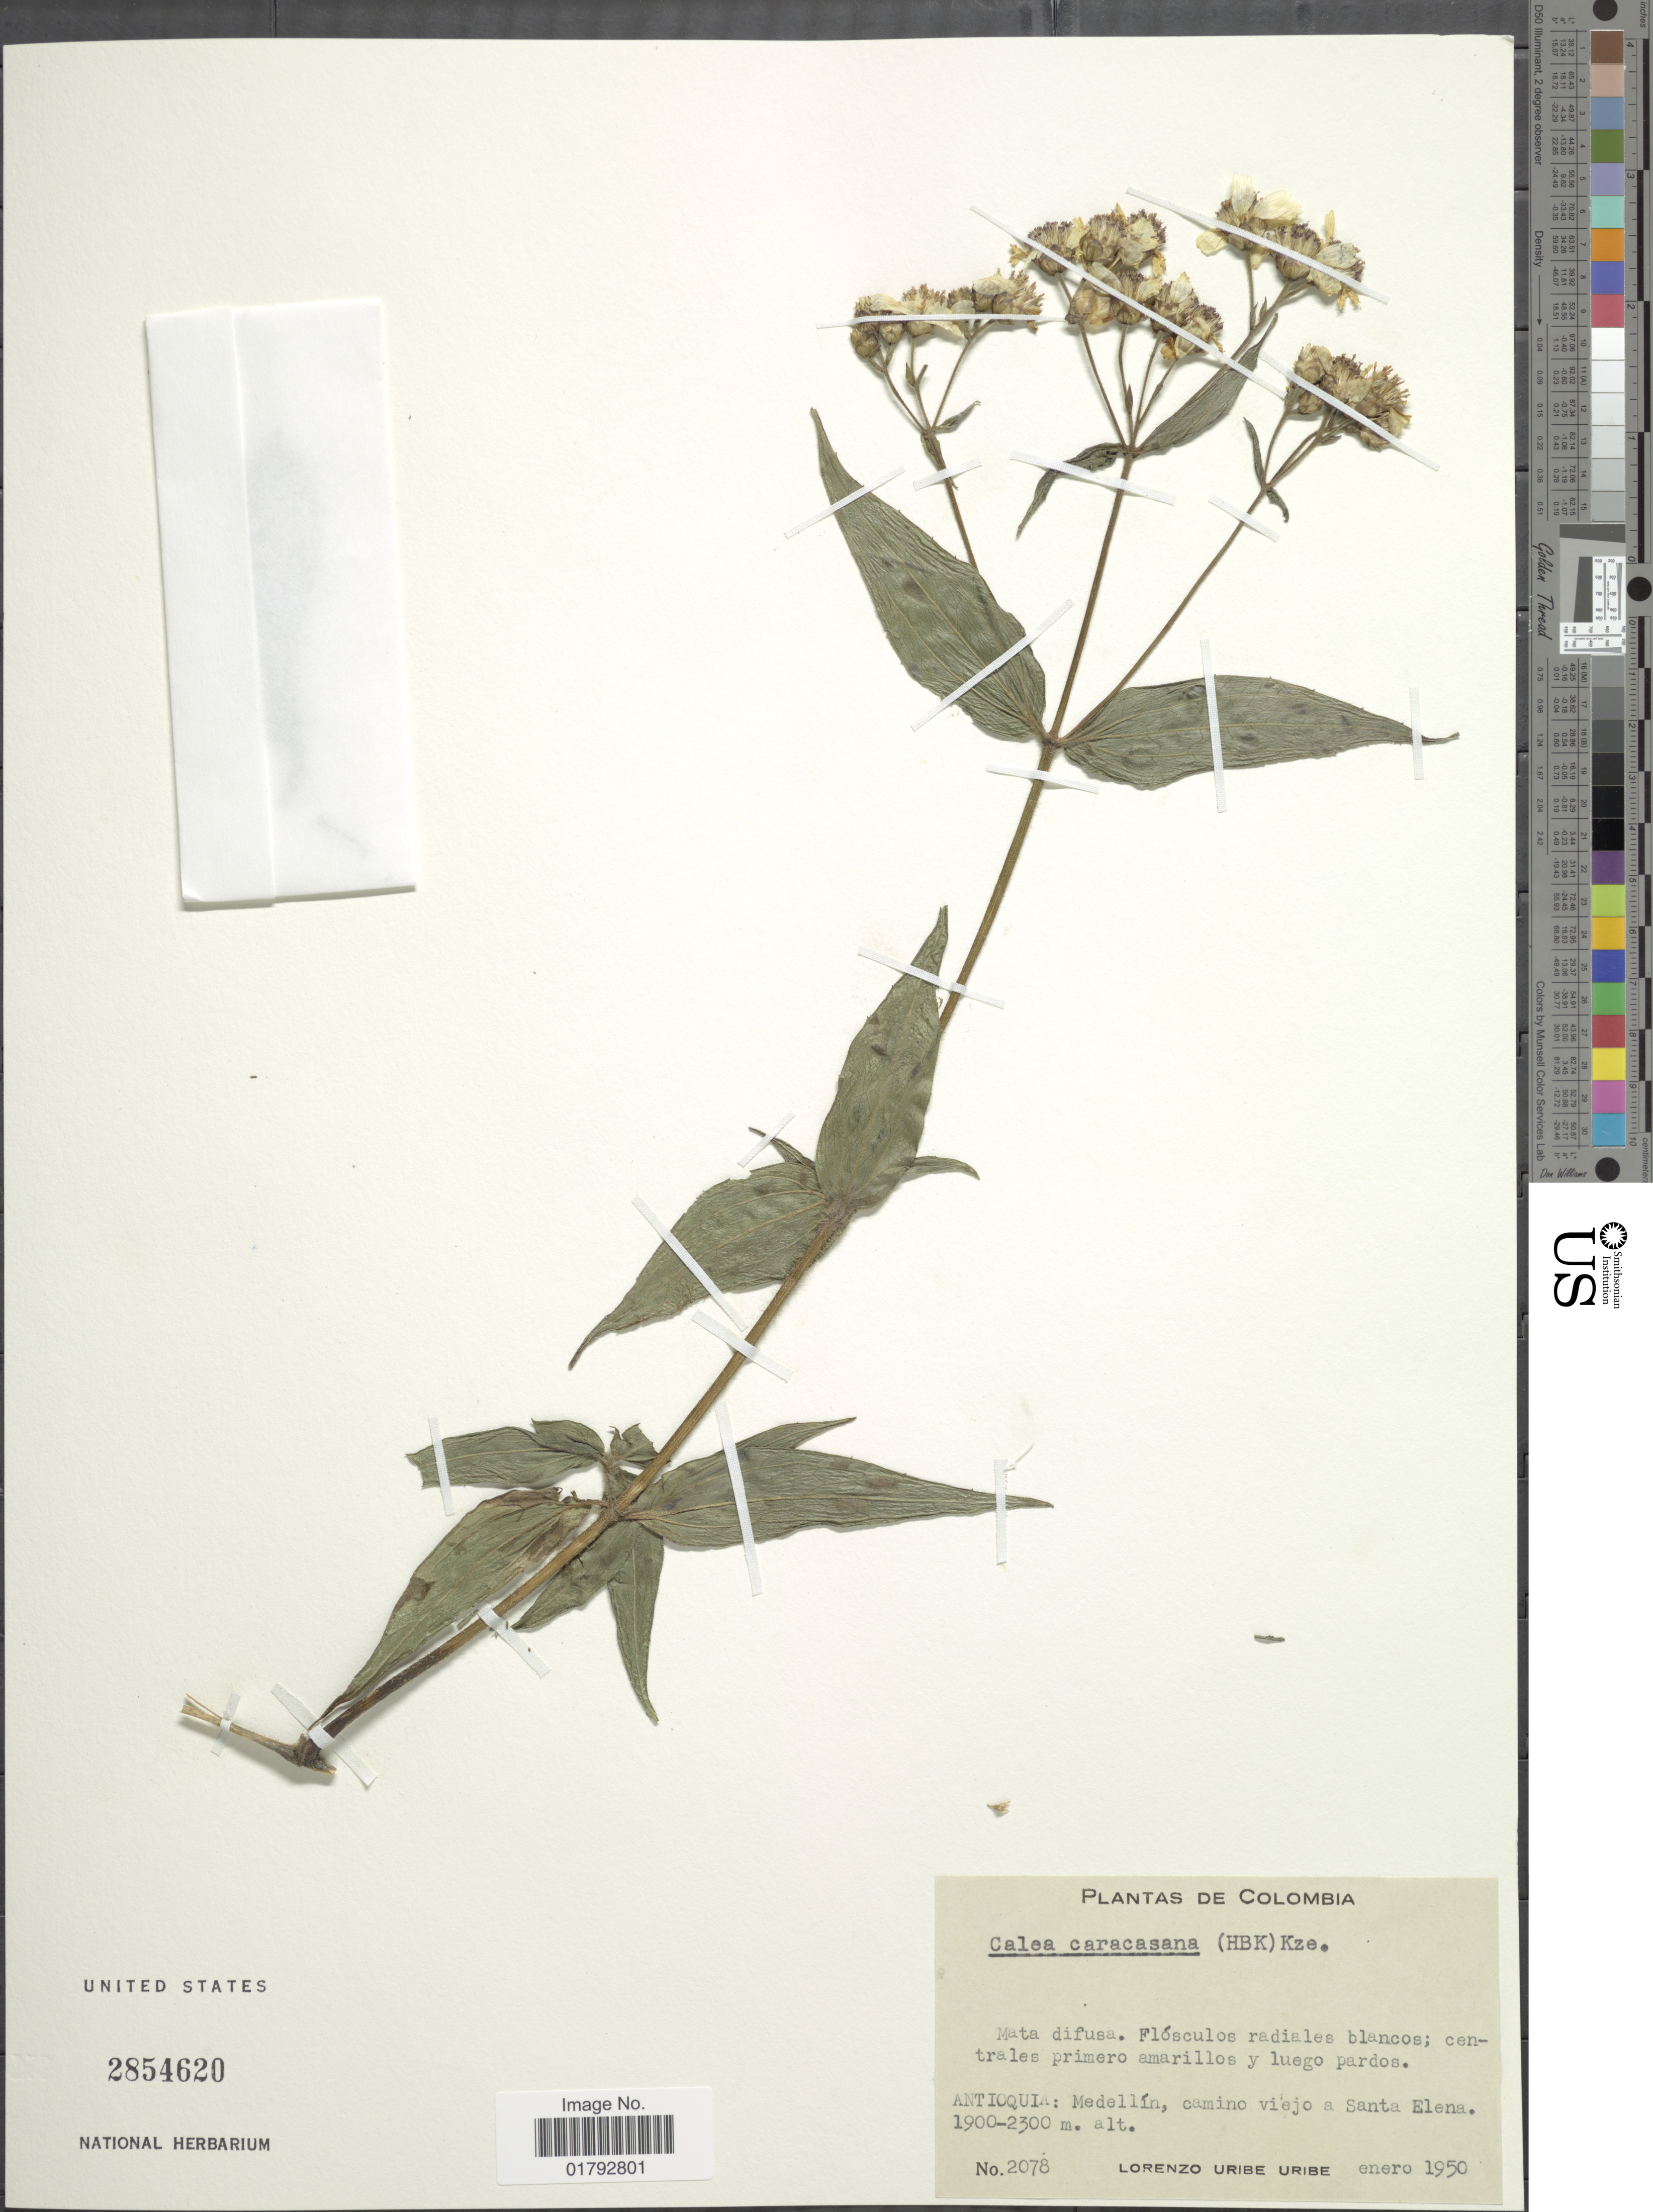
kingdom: Plantae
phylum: Tracheophyta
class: Magnoliopsida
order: Asterales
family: Asteraceae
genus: Alloispermum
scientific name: Alloispermum caracasanum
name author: (Kunth) H. Rob.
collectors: L. Uribe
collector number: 2078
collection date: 1950-01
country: Colombia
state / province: Antioquia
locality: Antioquia: Medellin, camino viejo a Santa Elena.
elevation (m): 1900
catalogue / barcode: US 2854620